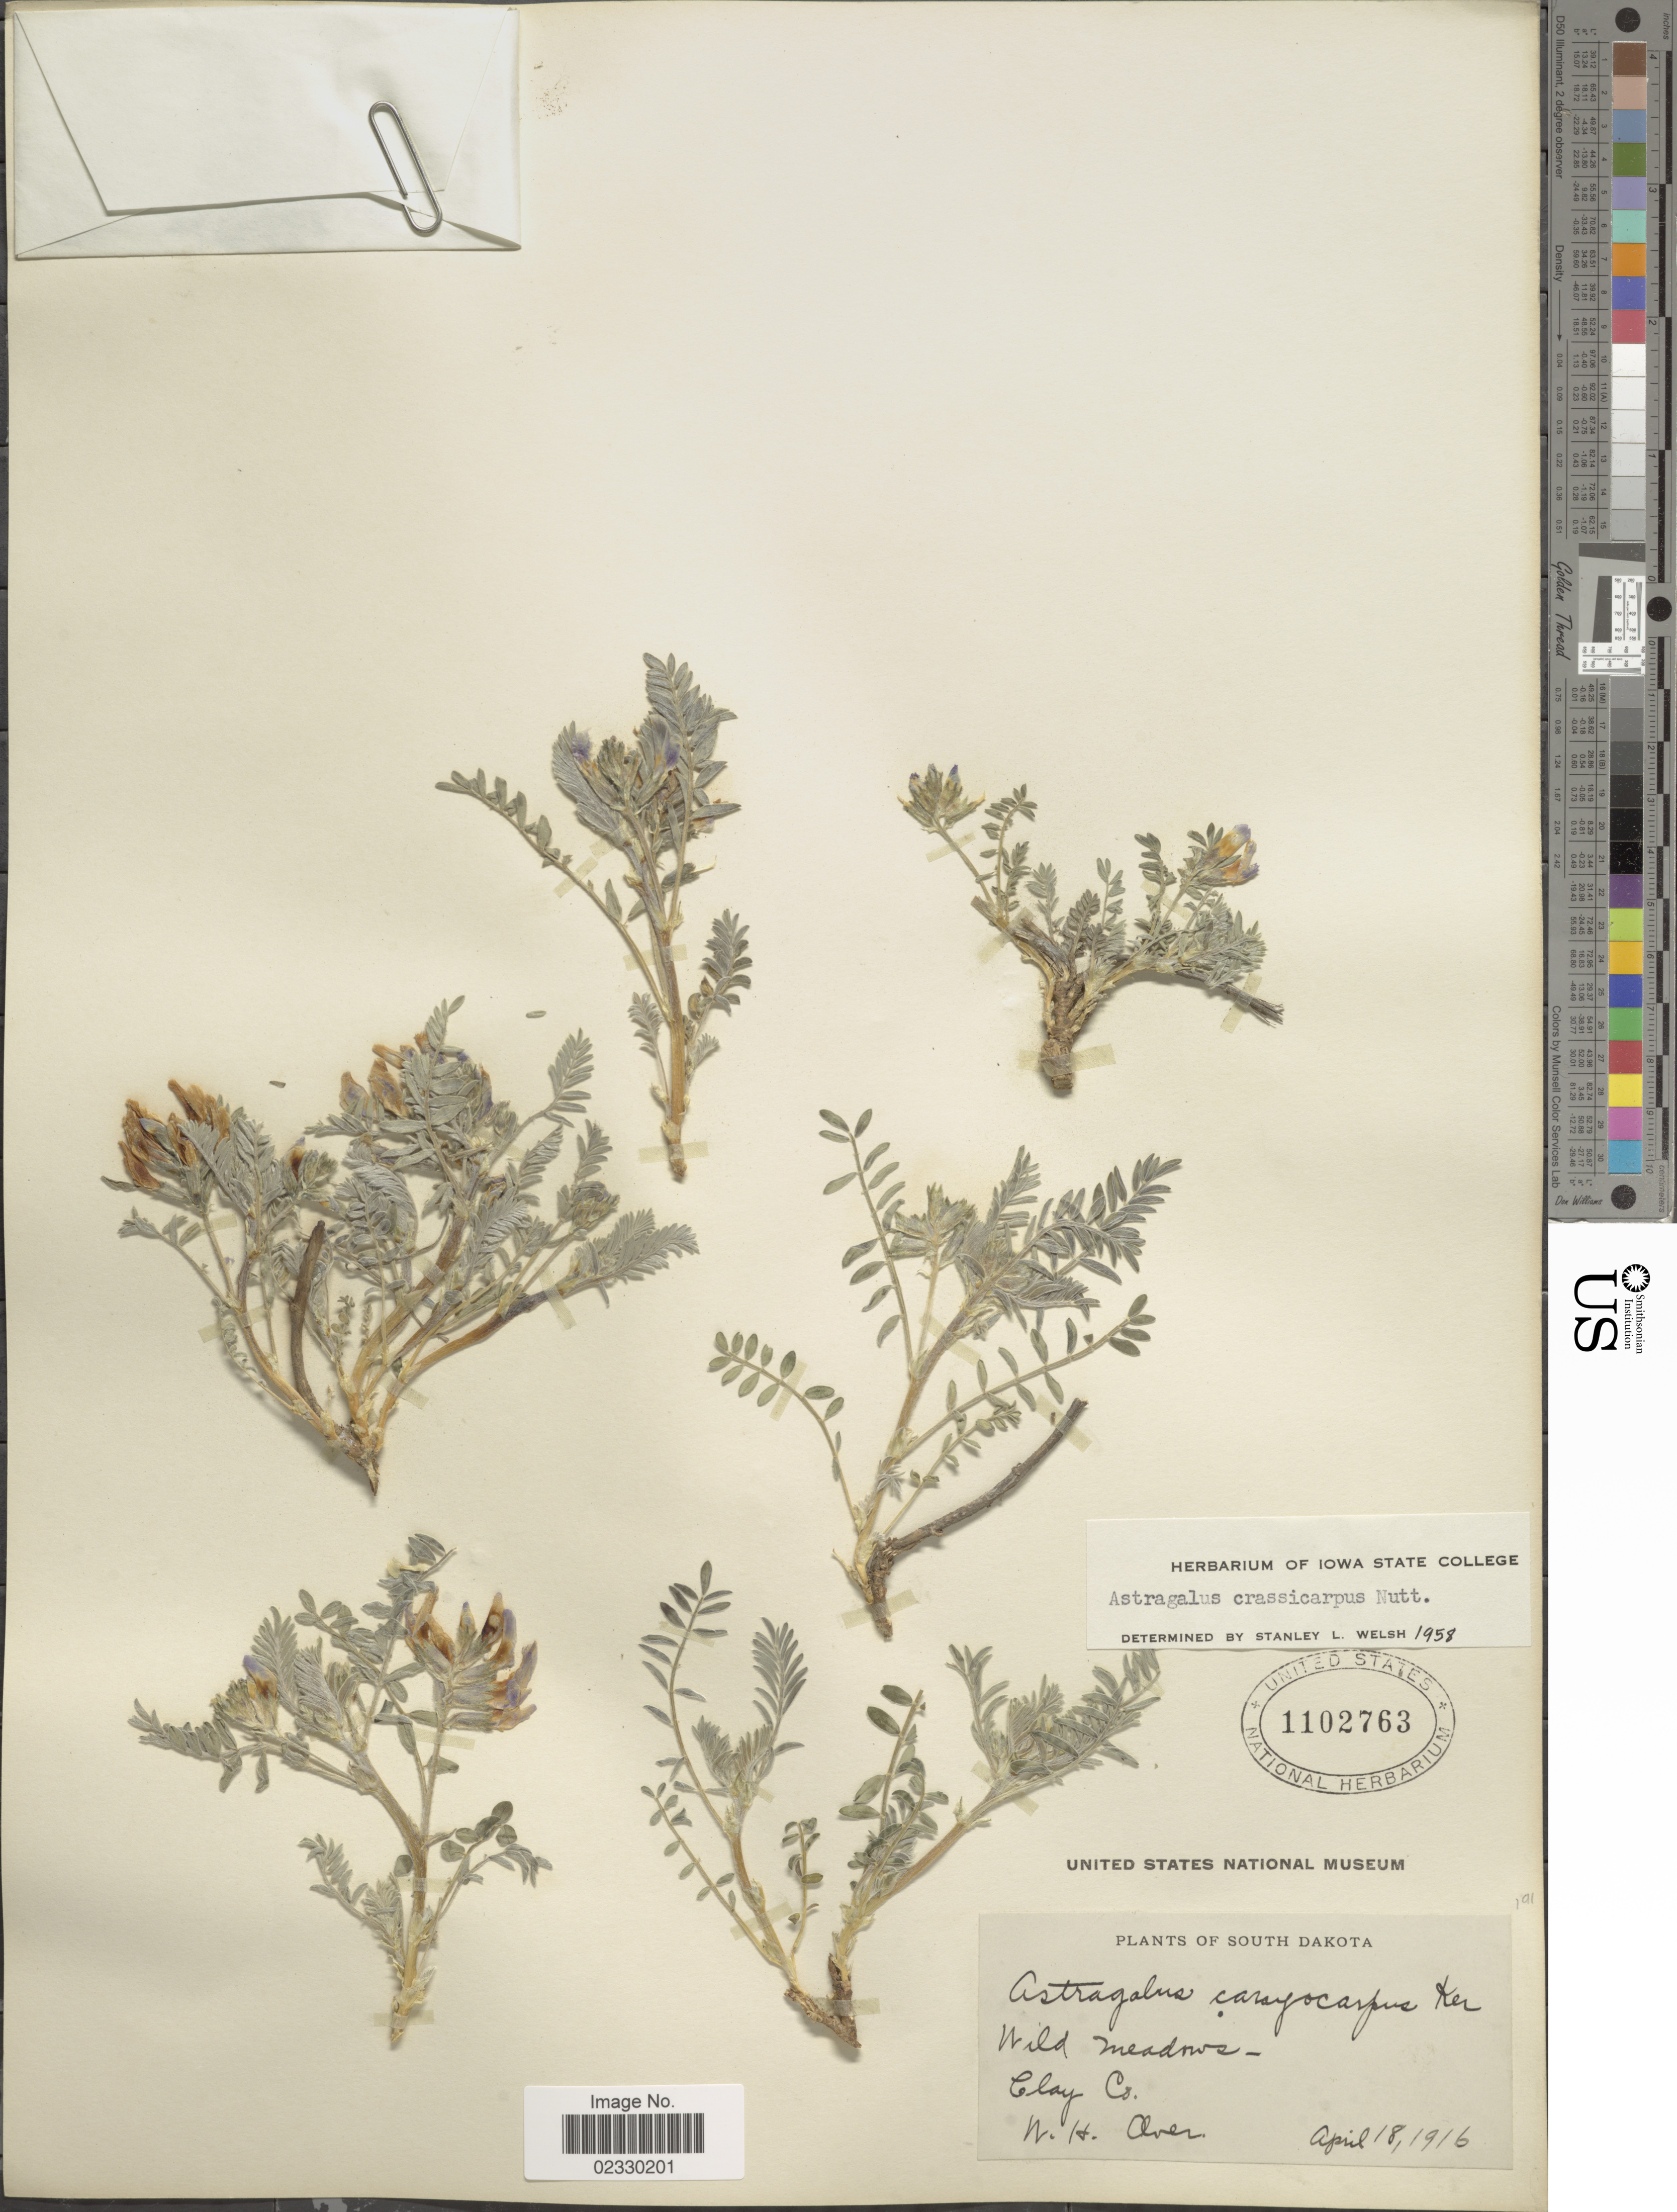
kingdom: Plantae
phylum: Tracheophyta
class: Magnoliopsida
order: Fabales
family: Fabaceae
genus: Astragalus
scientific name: Astragalus crassicarpus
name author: Nutt.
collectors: W. Over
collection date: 1916-04-18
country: United States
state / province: South Dakota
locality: Wild meadows - Clay Co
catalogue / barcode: US 1102763